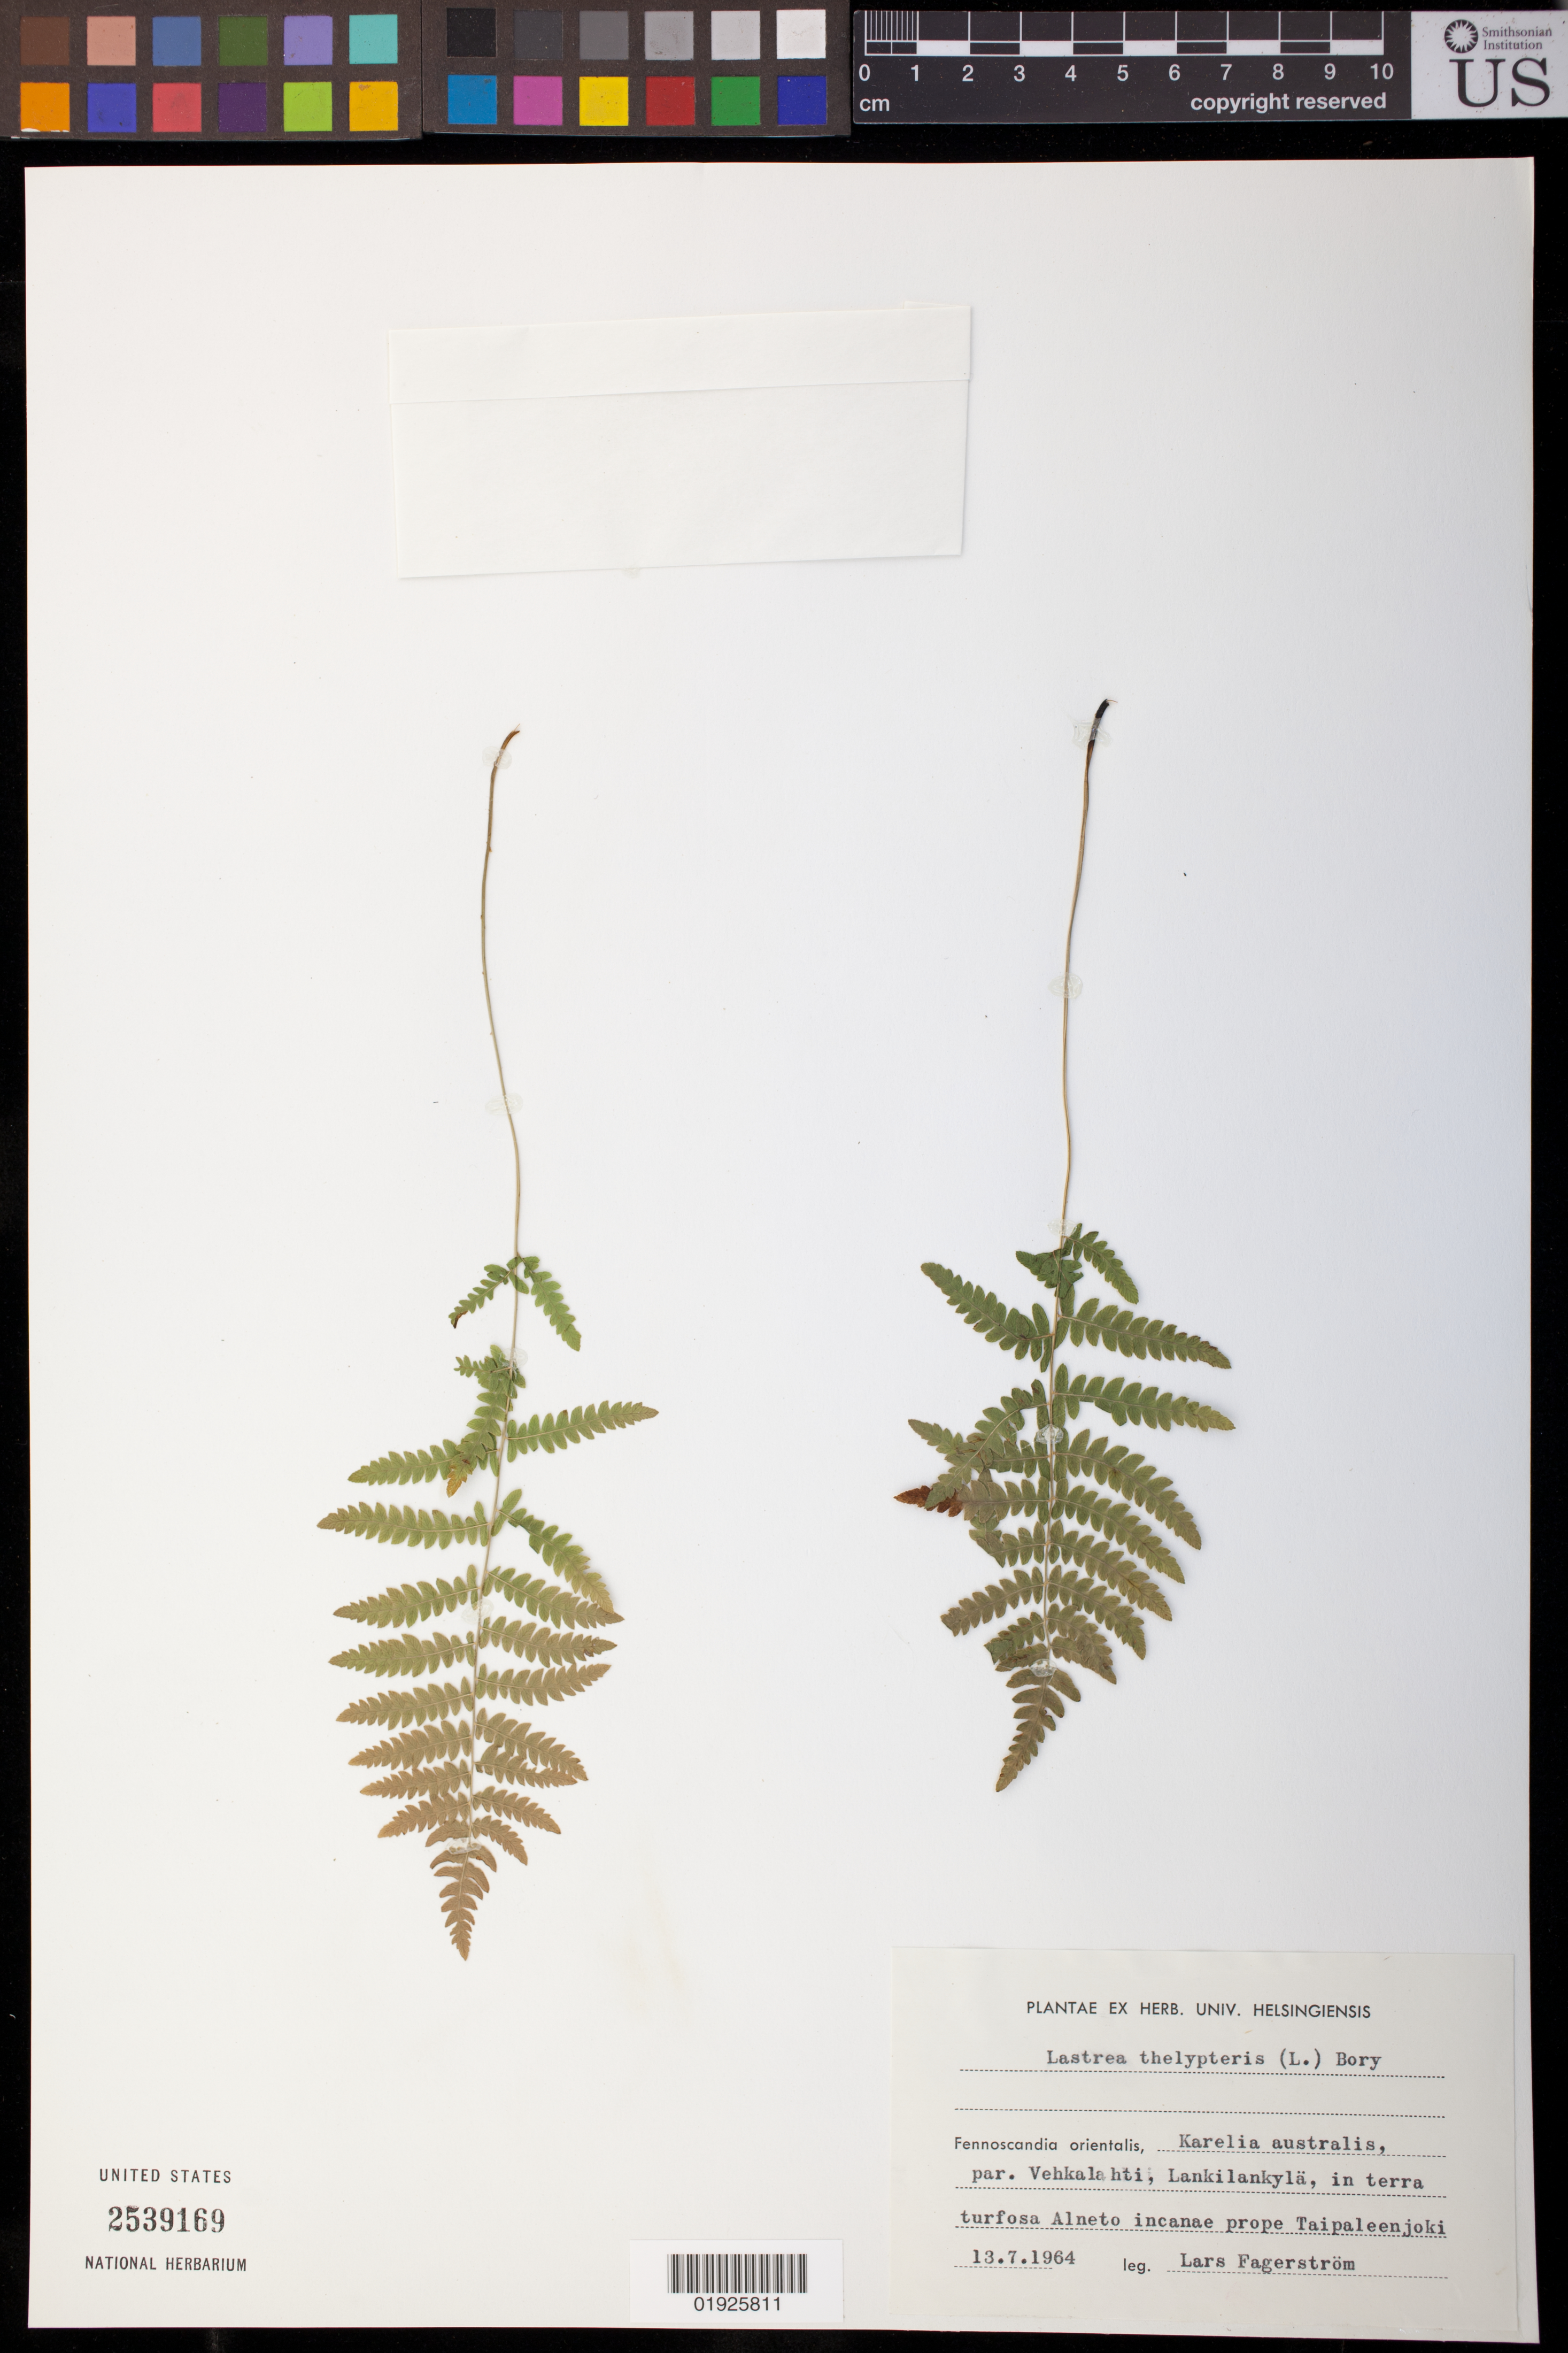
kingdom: Plantae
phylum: Tracheophyta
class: Polypodiopsida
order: Polypodiales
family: Thelypteridaceae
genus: Thelypteris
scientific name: Thelypteris palustris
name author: (Salisb.) Schott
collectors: L. Fagerstrom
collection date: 1964-07-13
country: Finland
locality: Fennoscandia orientalis, karelia australis, par. Vahkalahti, Lankilankyla, in terra turfosa Alneto incanae prope Taipaleenjoki.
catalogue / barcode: US 2539169